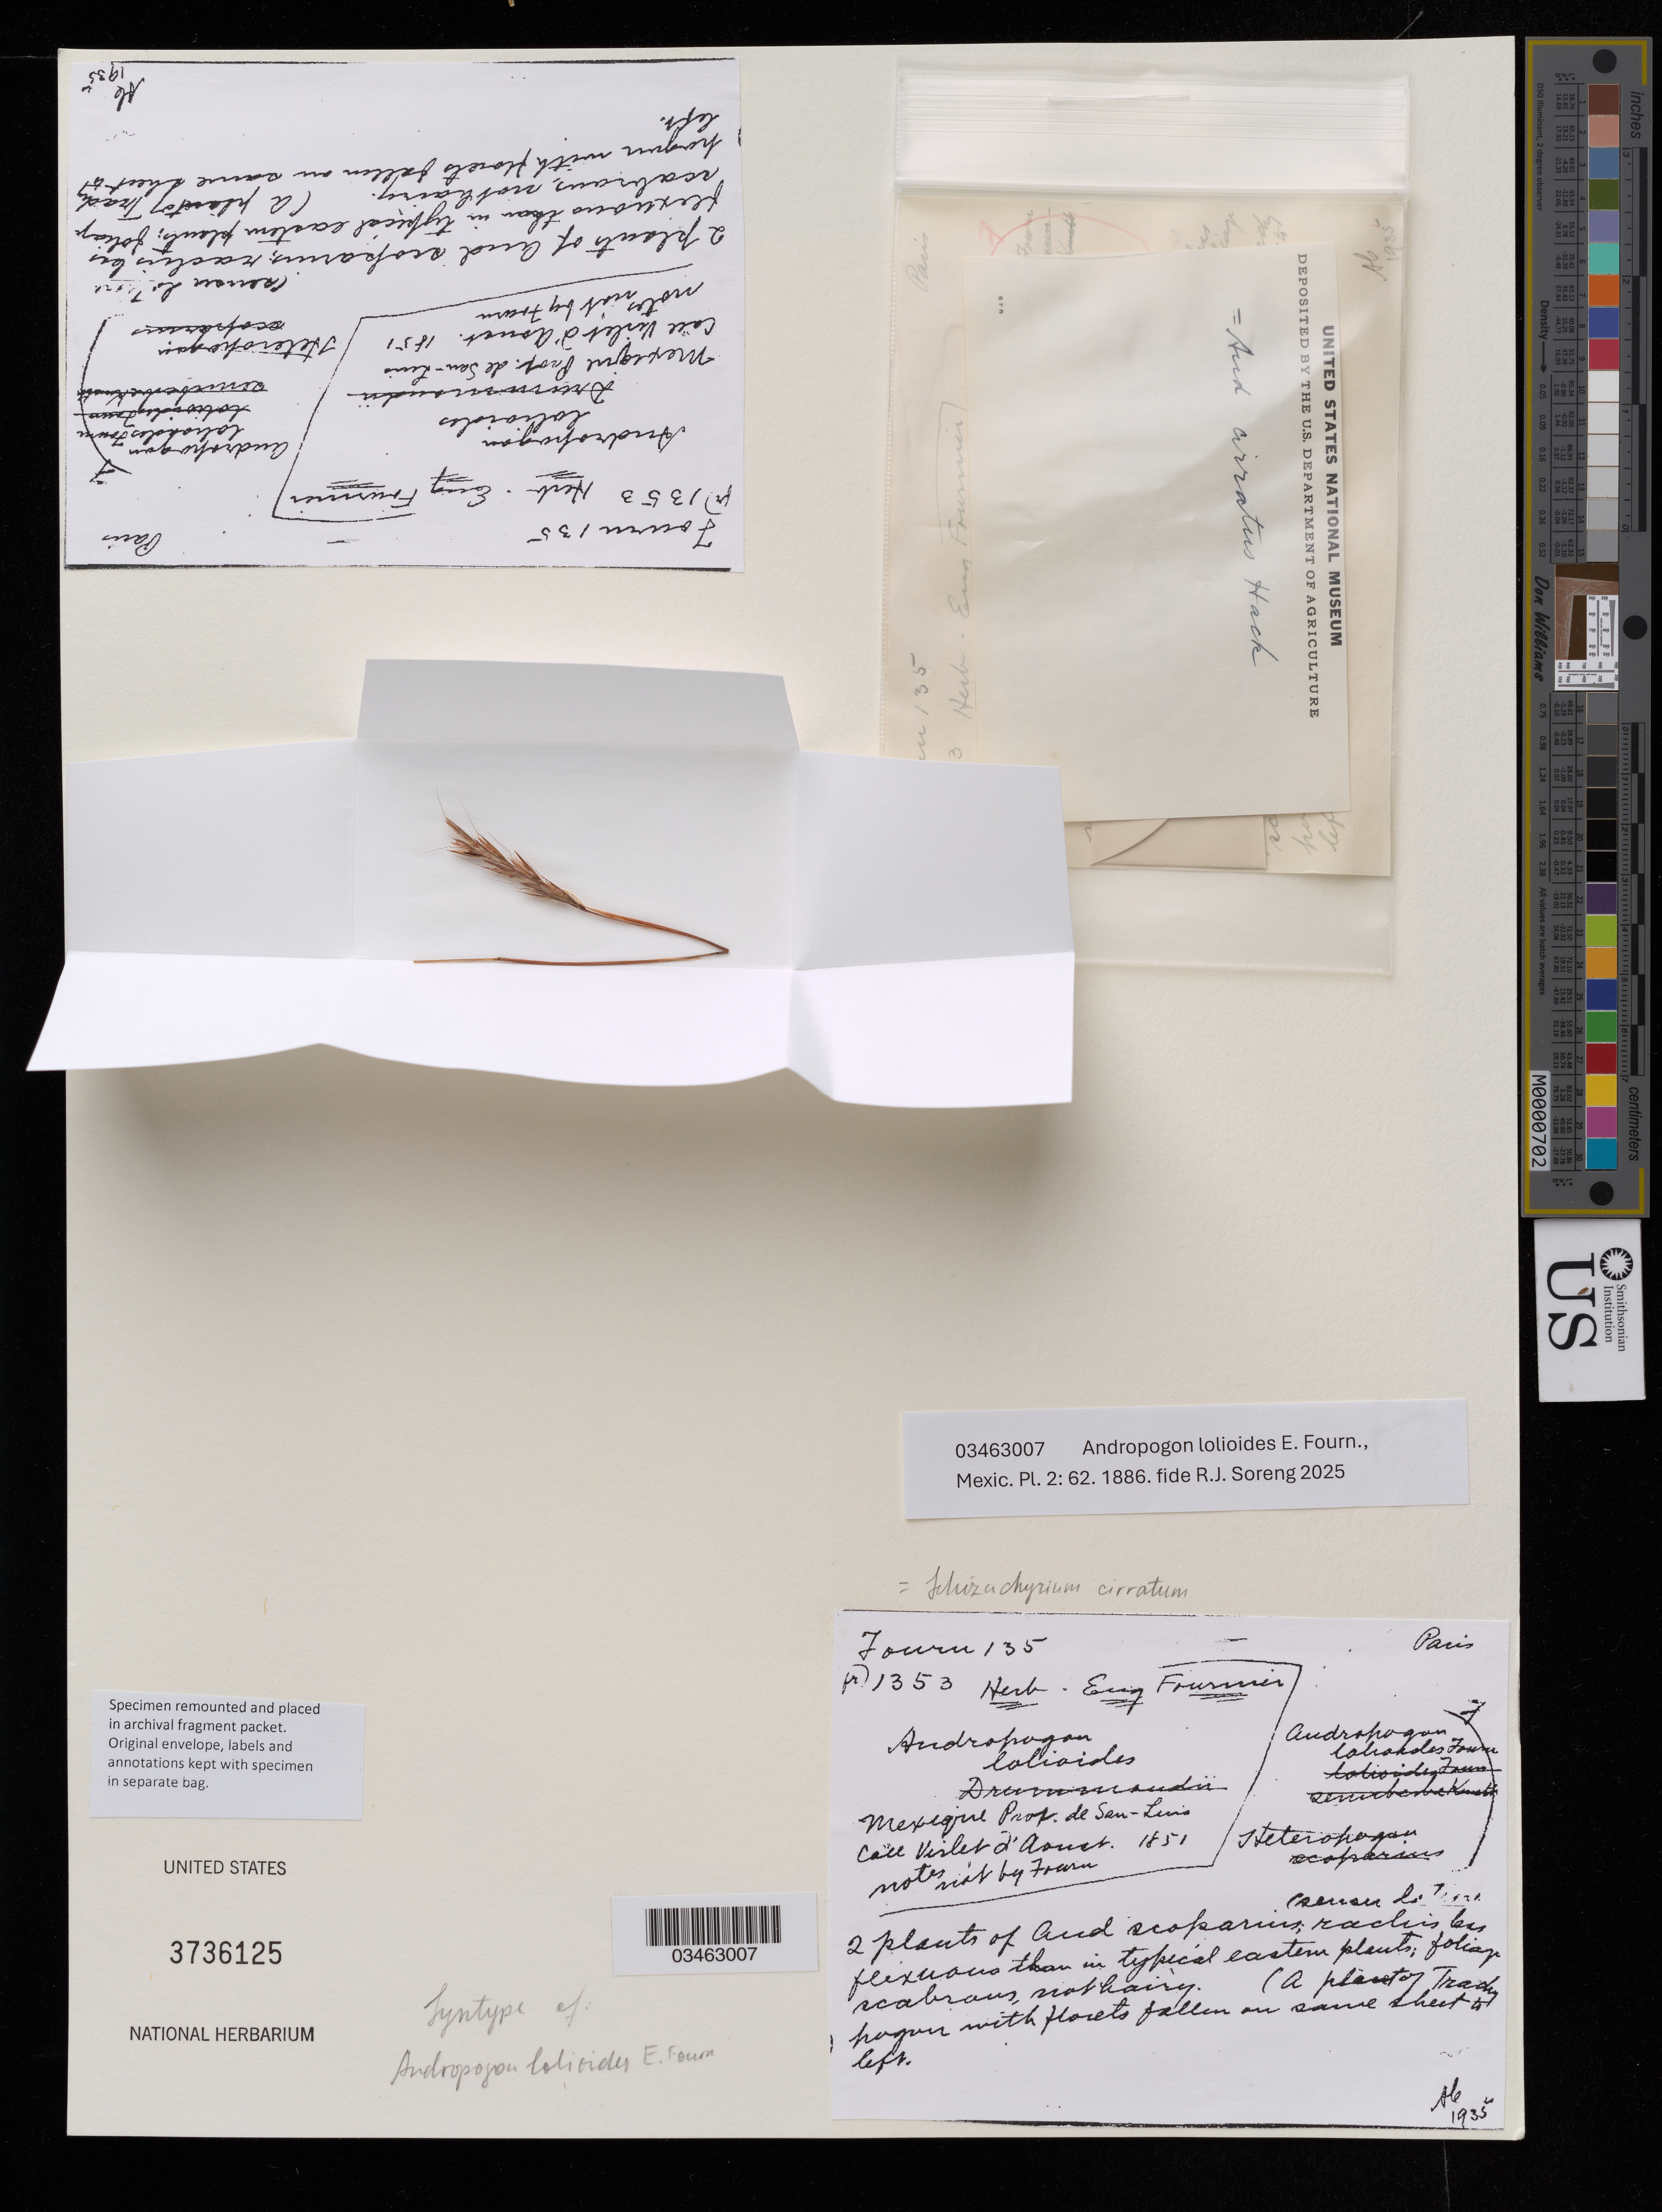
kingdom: Plantae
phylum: Tracheophyta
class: Liliopsida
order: Poales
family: Poaceae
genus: Andropogon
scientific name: Andropogon lolioides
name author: E. Fourn.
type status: Syntype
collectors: -. Verlet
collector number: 1353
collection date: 1851-08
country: Mexico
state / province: San Luis Potosí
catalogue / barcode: US 3736125